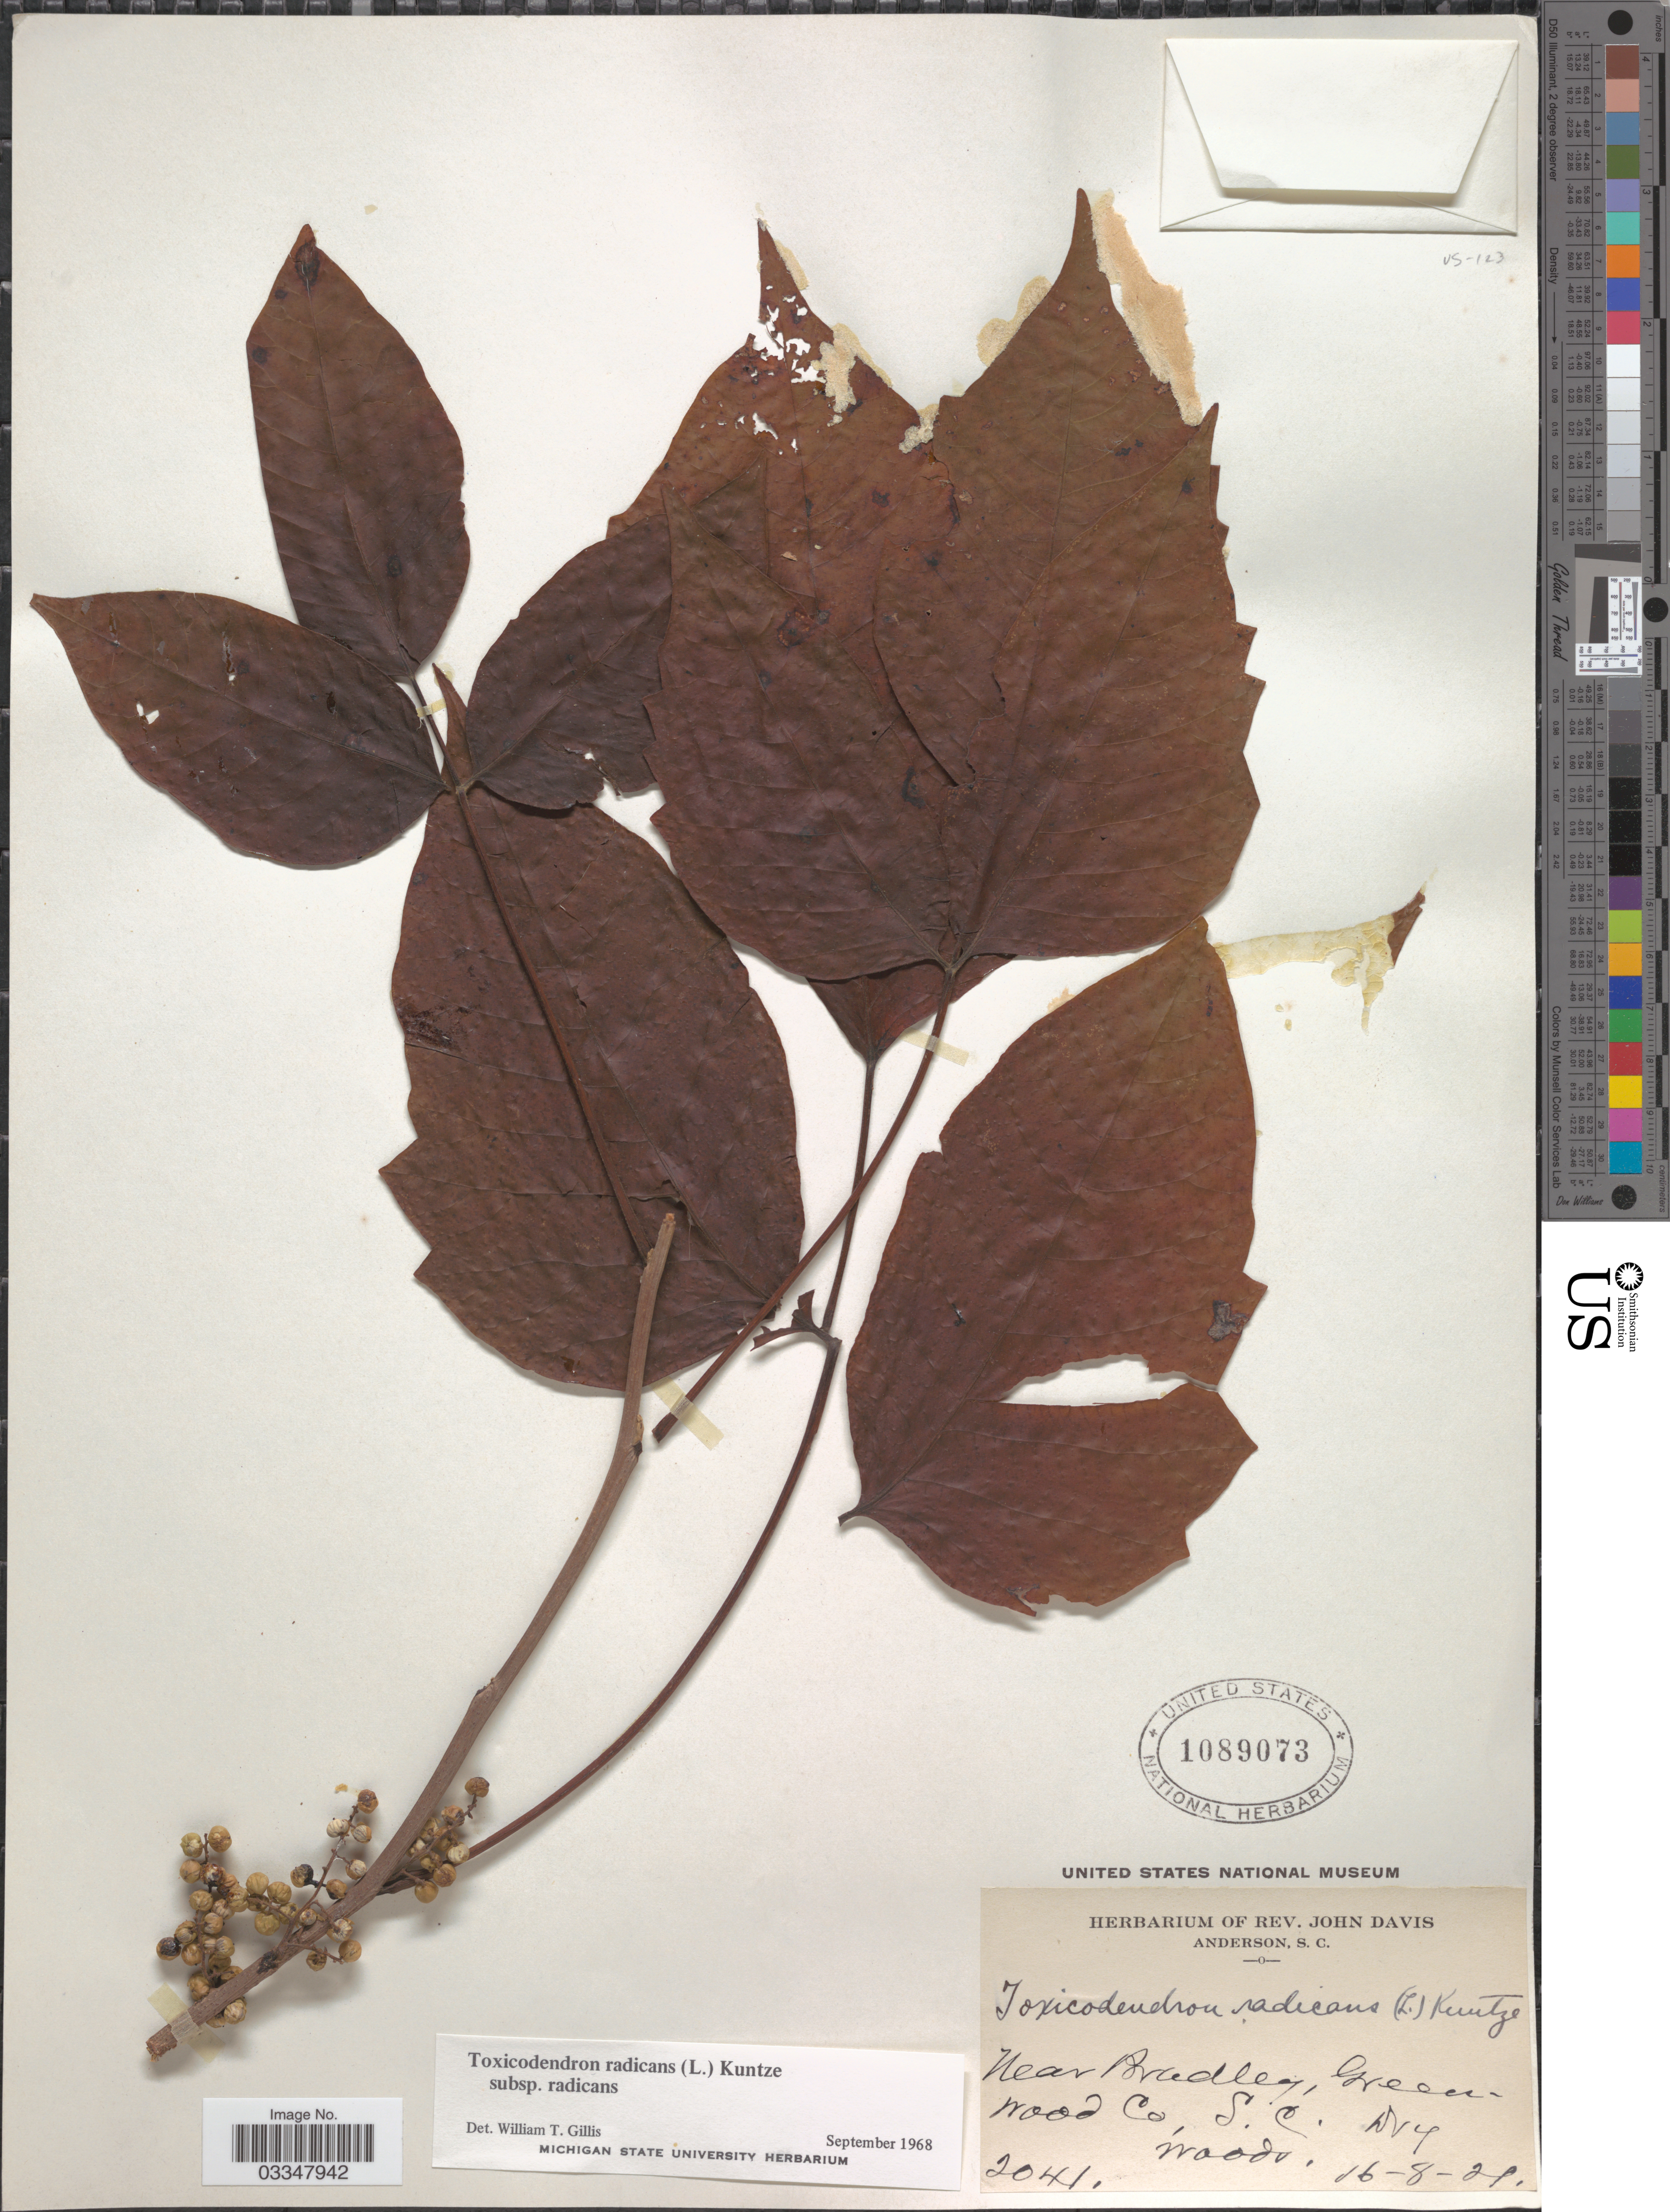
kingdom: Plantae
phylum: Tracheophyta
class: Magnoliopsida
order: Sapindales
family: Anacardiaceae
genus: Toxicodendron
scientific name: Toxicodendron radicans subsp. radicans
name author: (L.) Kuntze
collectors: ex herb. Rev. John Davis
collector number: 2041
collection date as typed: Transcribed d/m/y: 16/8/21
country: United States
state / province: South Carolina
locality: Near Bradley, Greenwood Co.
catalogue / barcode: US 1089073